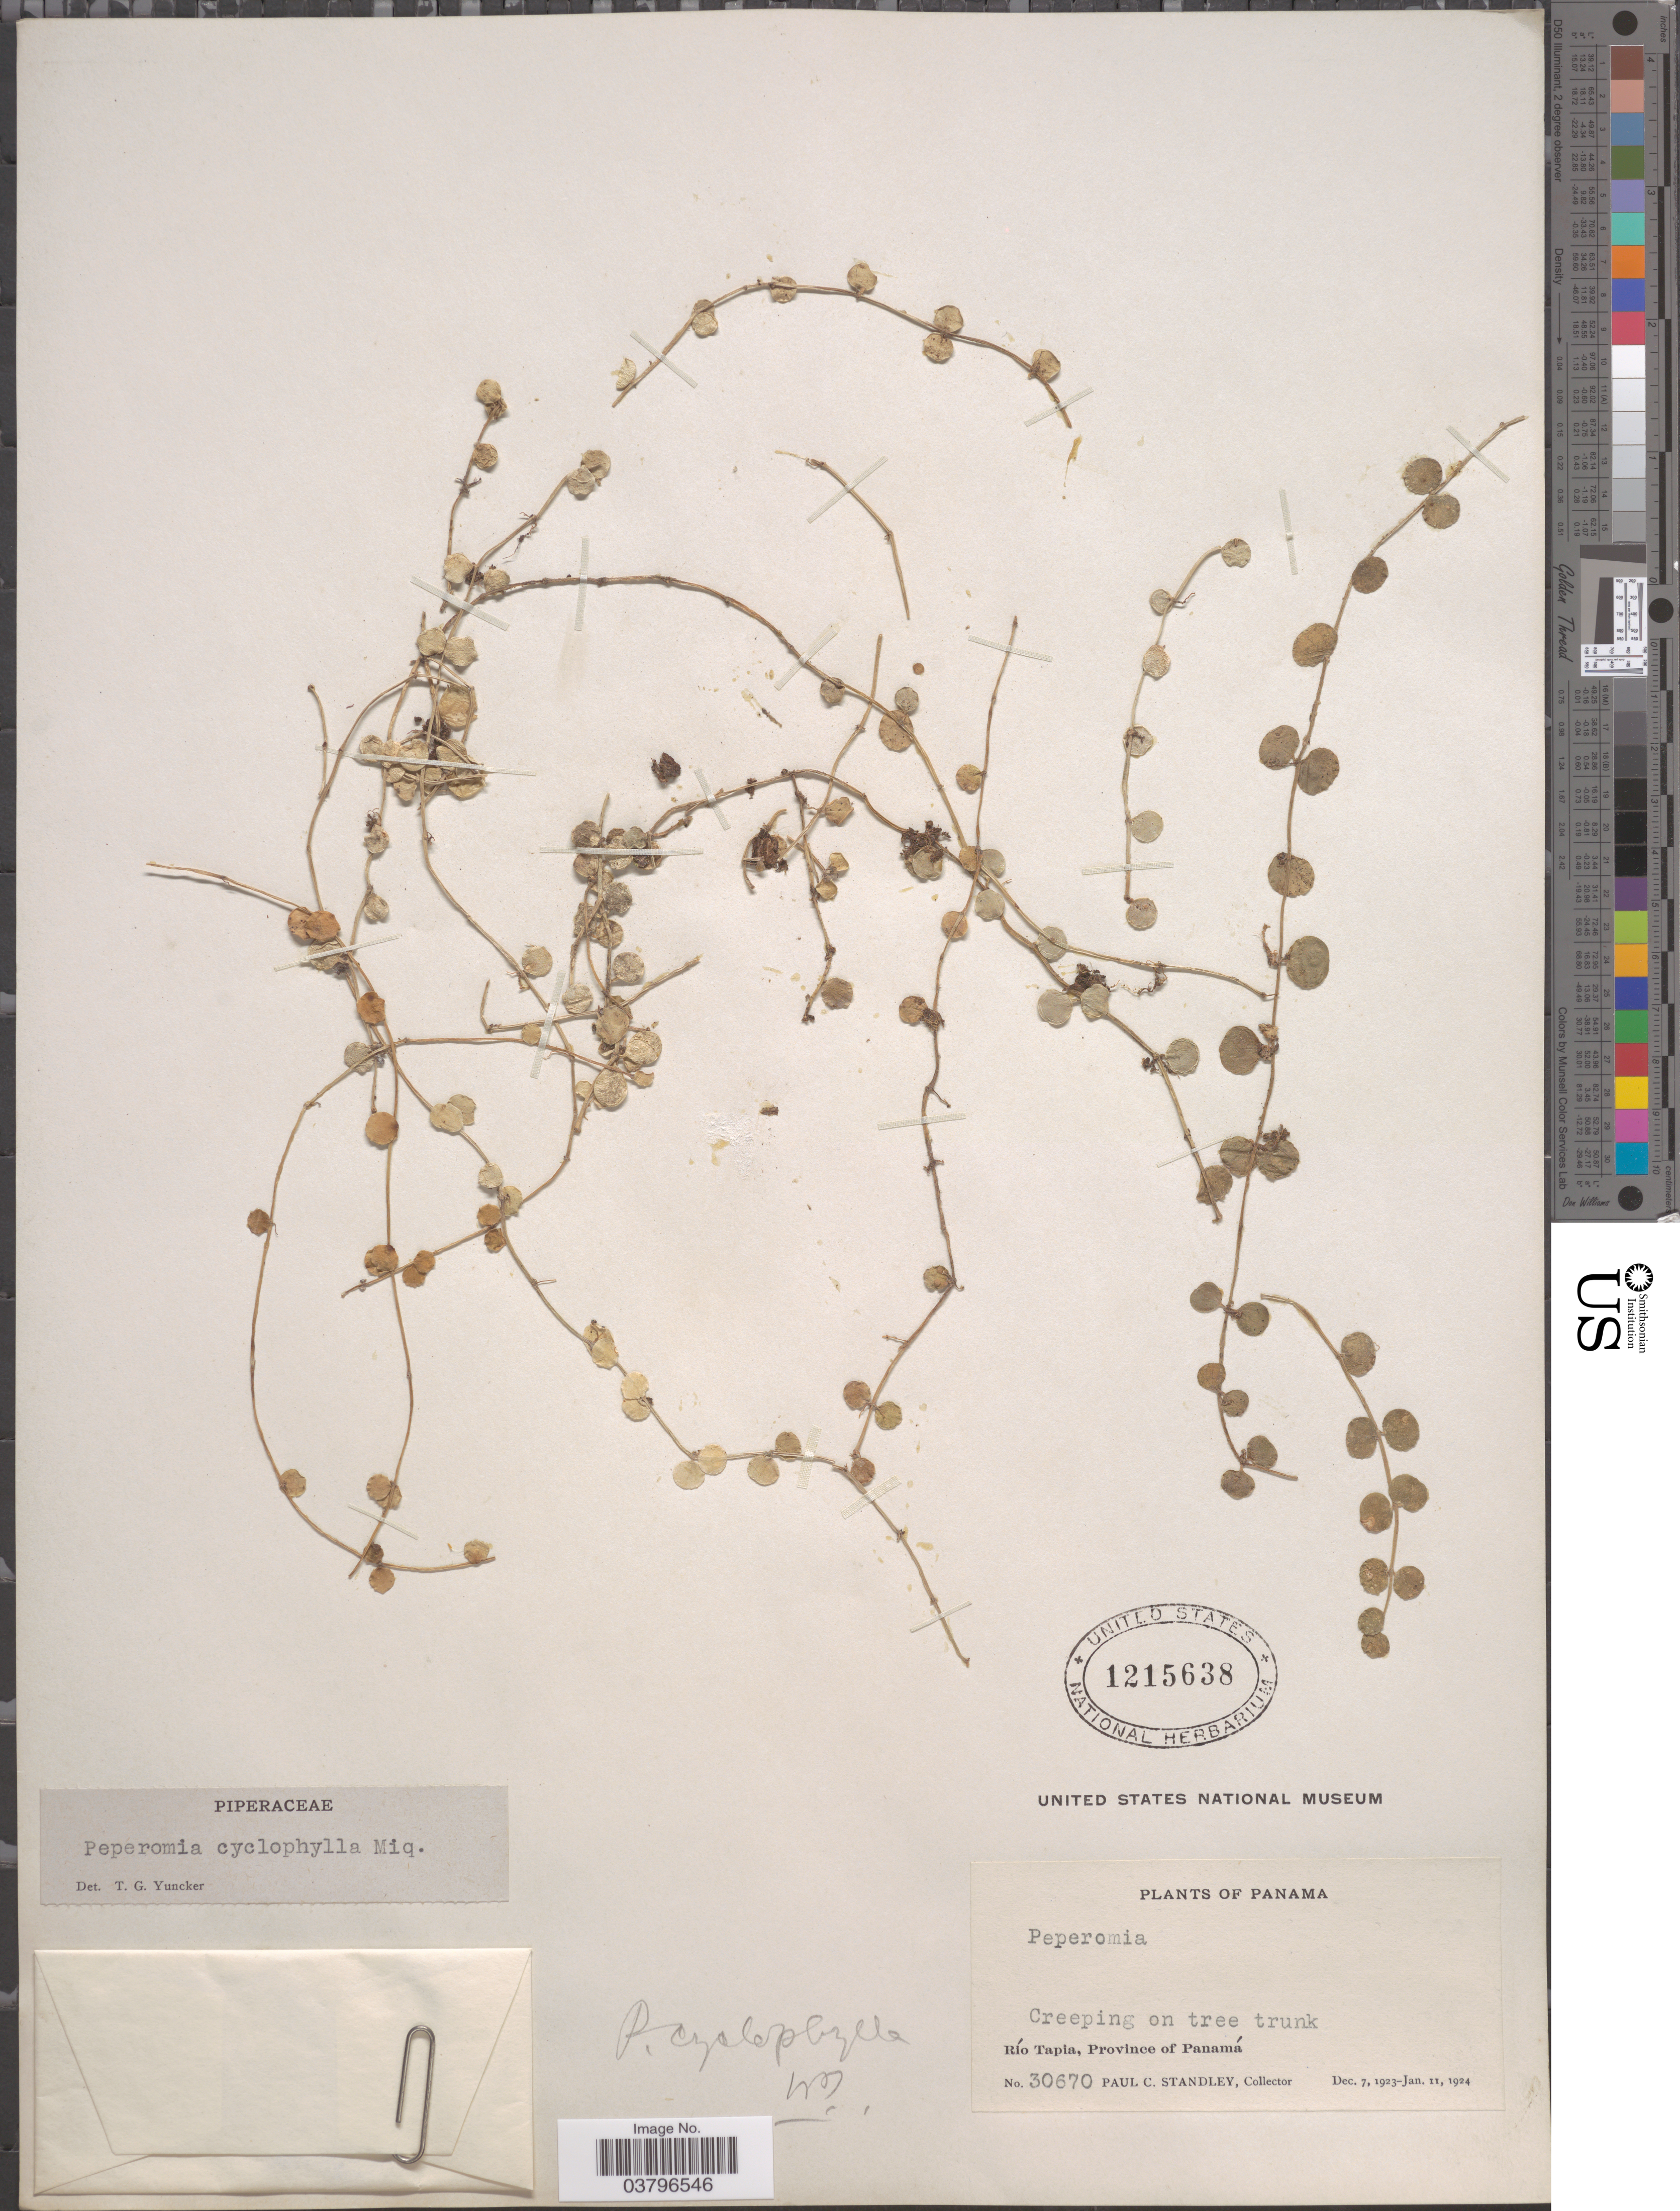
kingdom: Plantae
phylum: Tracheophyta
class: Magnoliopsida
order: Piperales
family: Piperaceae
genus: Peperomia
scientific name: Peperomia cyclophylla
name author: Miq.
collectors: P. C. Standley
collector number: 30670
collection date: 1923-12-07/1924-01-11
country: Panama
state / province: Panamá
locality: Río Tapia.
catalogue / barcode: US 1215638